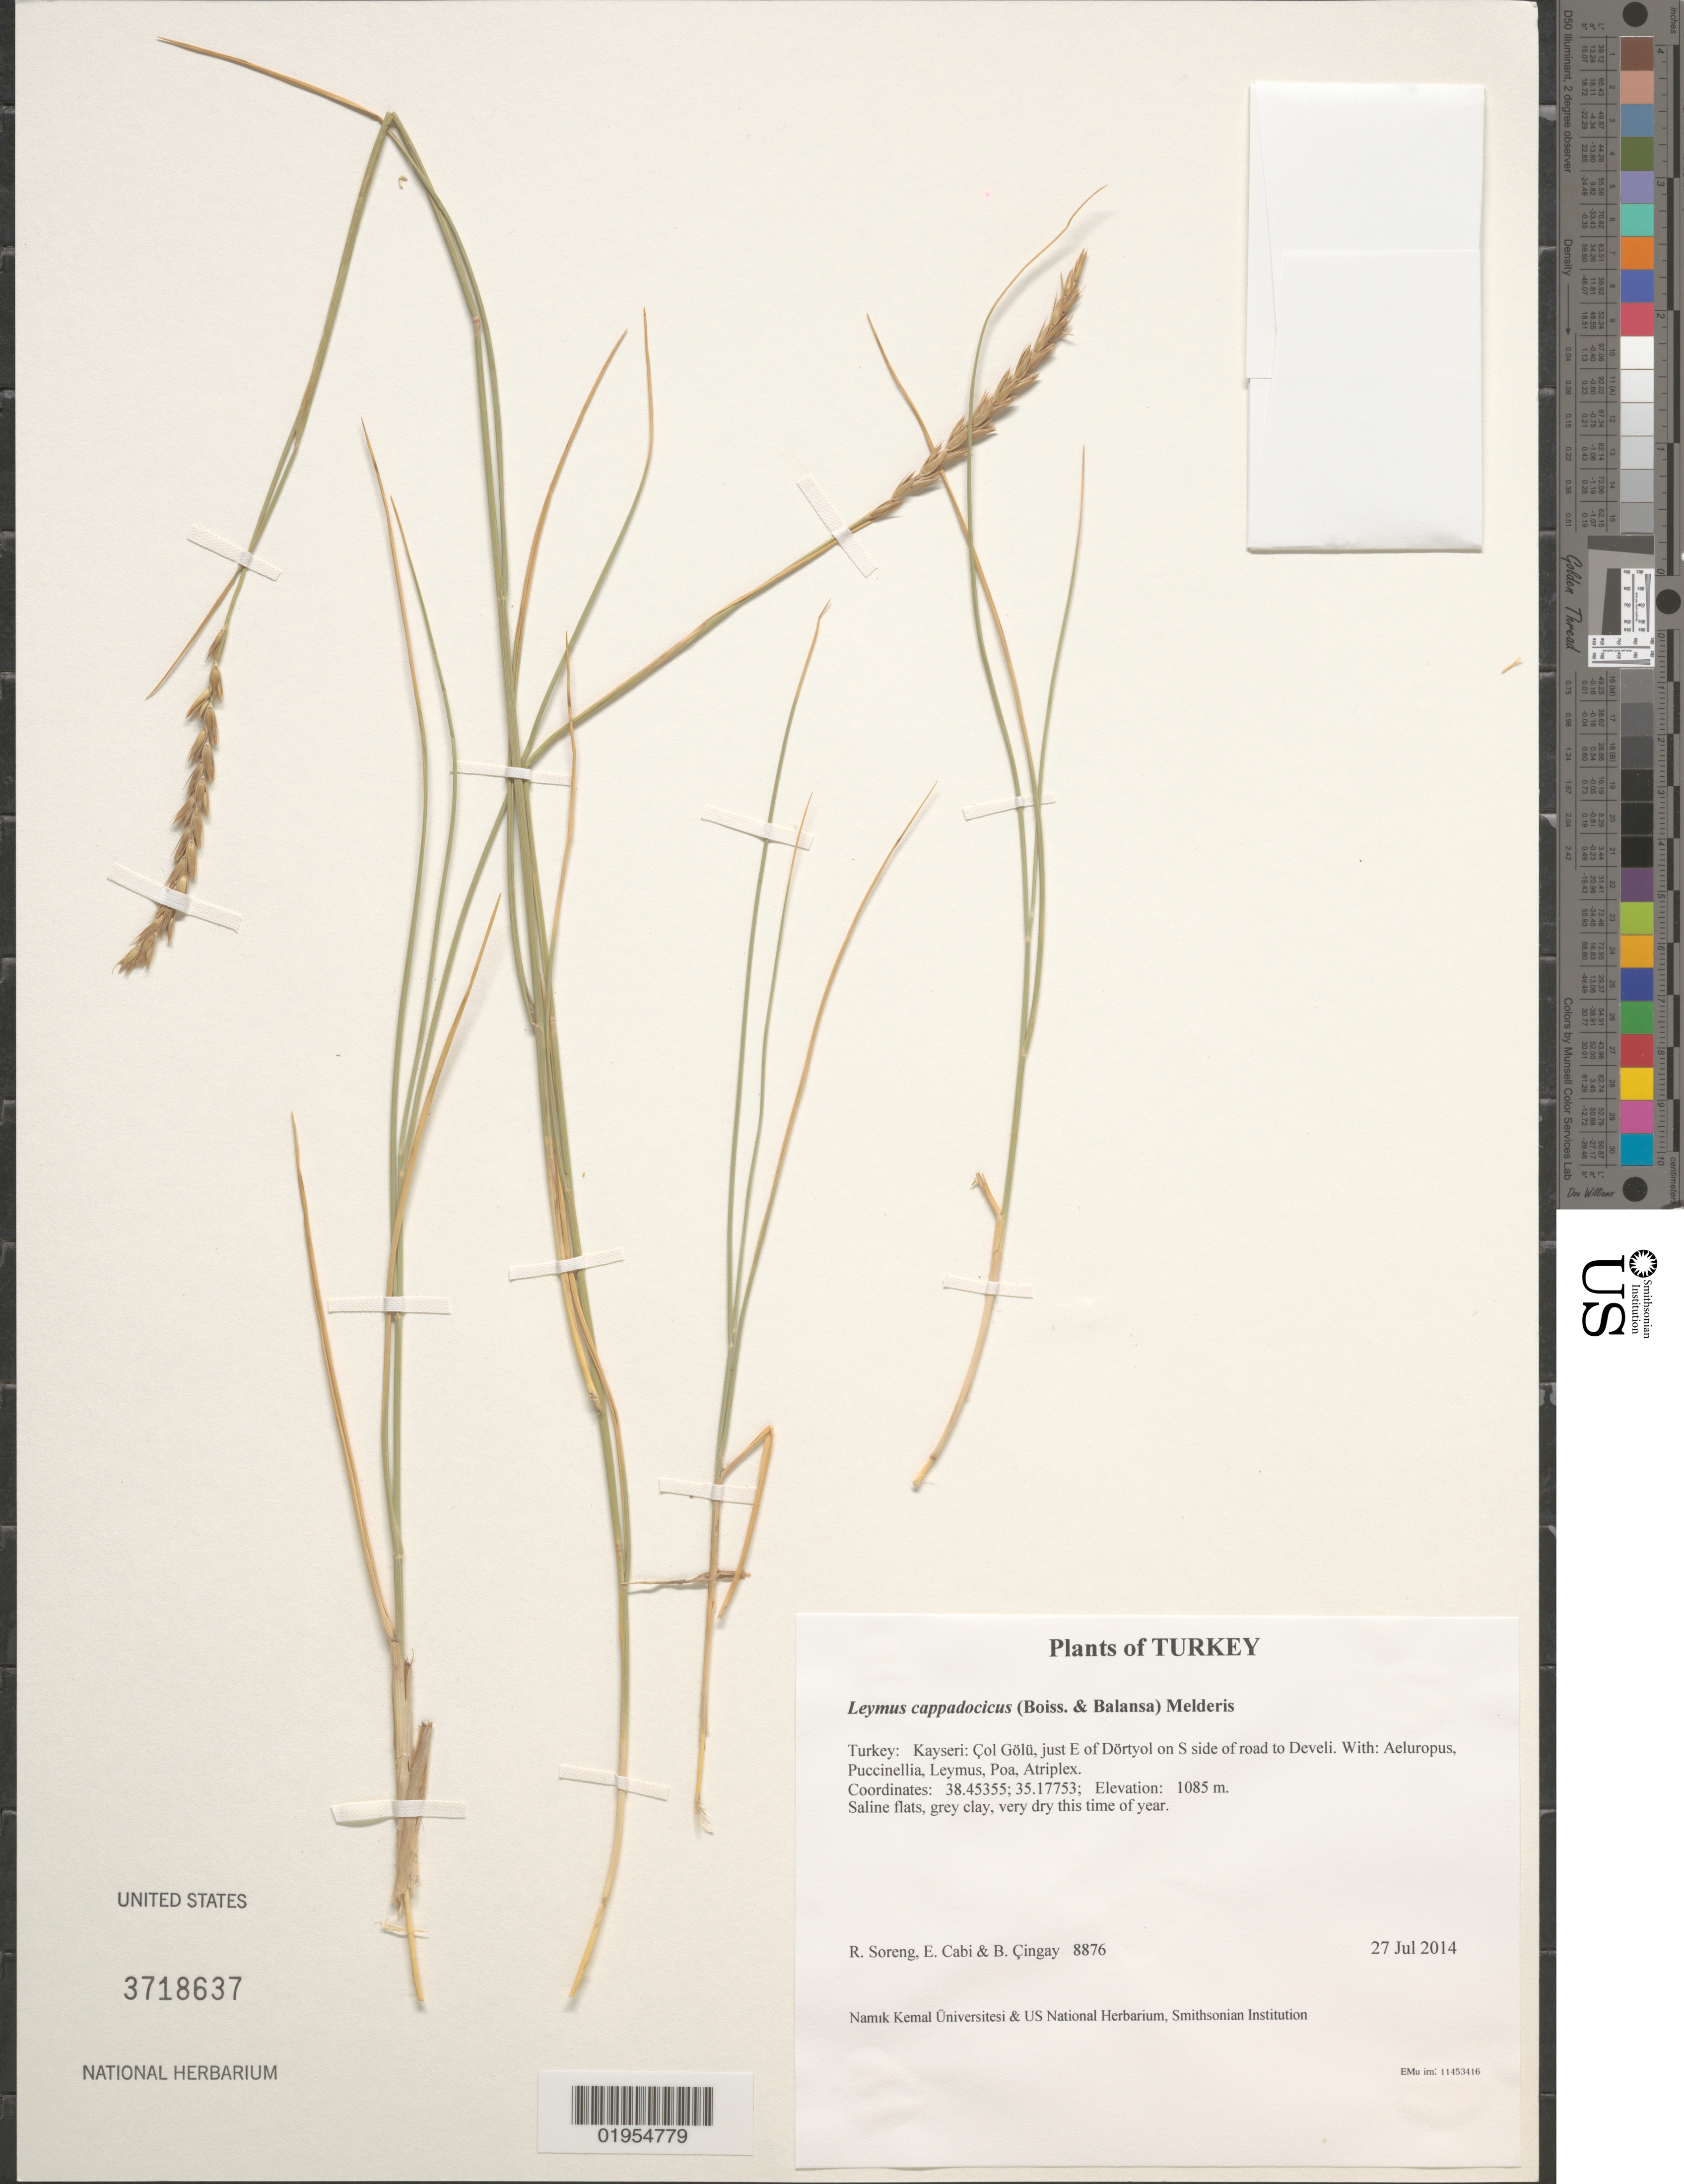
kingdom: Plantae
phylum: Tracheophyta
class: Liliopsida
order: Poales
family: Poaceae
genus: Leymus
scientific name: Leymus cappadocicus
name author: (Boiss. & Balansa) Melderis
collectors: R. J. Soreng, E. Cabi & B. Çıngay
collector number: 8876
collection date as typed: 27 Jul 2014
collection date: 2014-07-27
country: Turkey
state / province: Kayseri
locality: Col Golu, just E of Dortyol on S side of road to Develi.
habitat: Saline flats, grey clay, very dry this time of year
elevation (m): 1085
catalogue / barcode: US 3718637